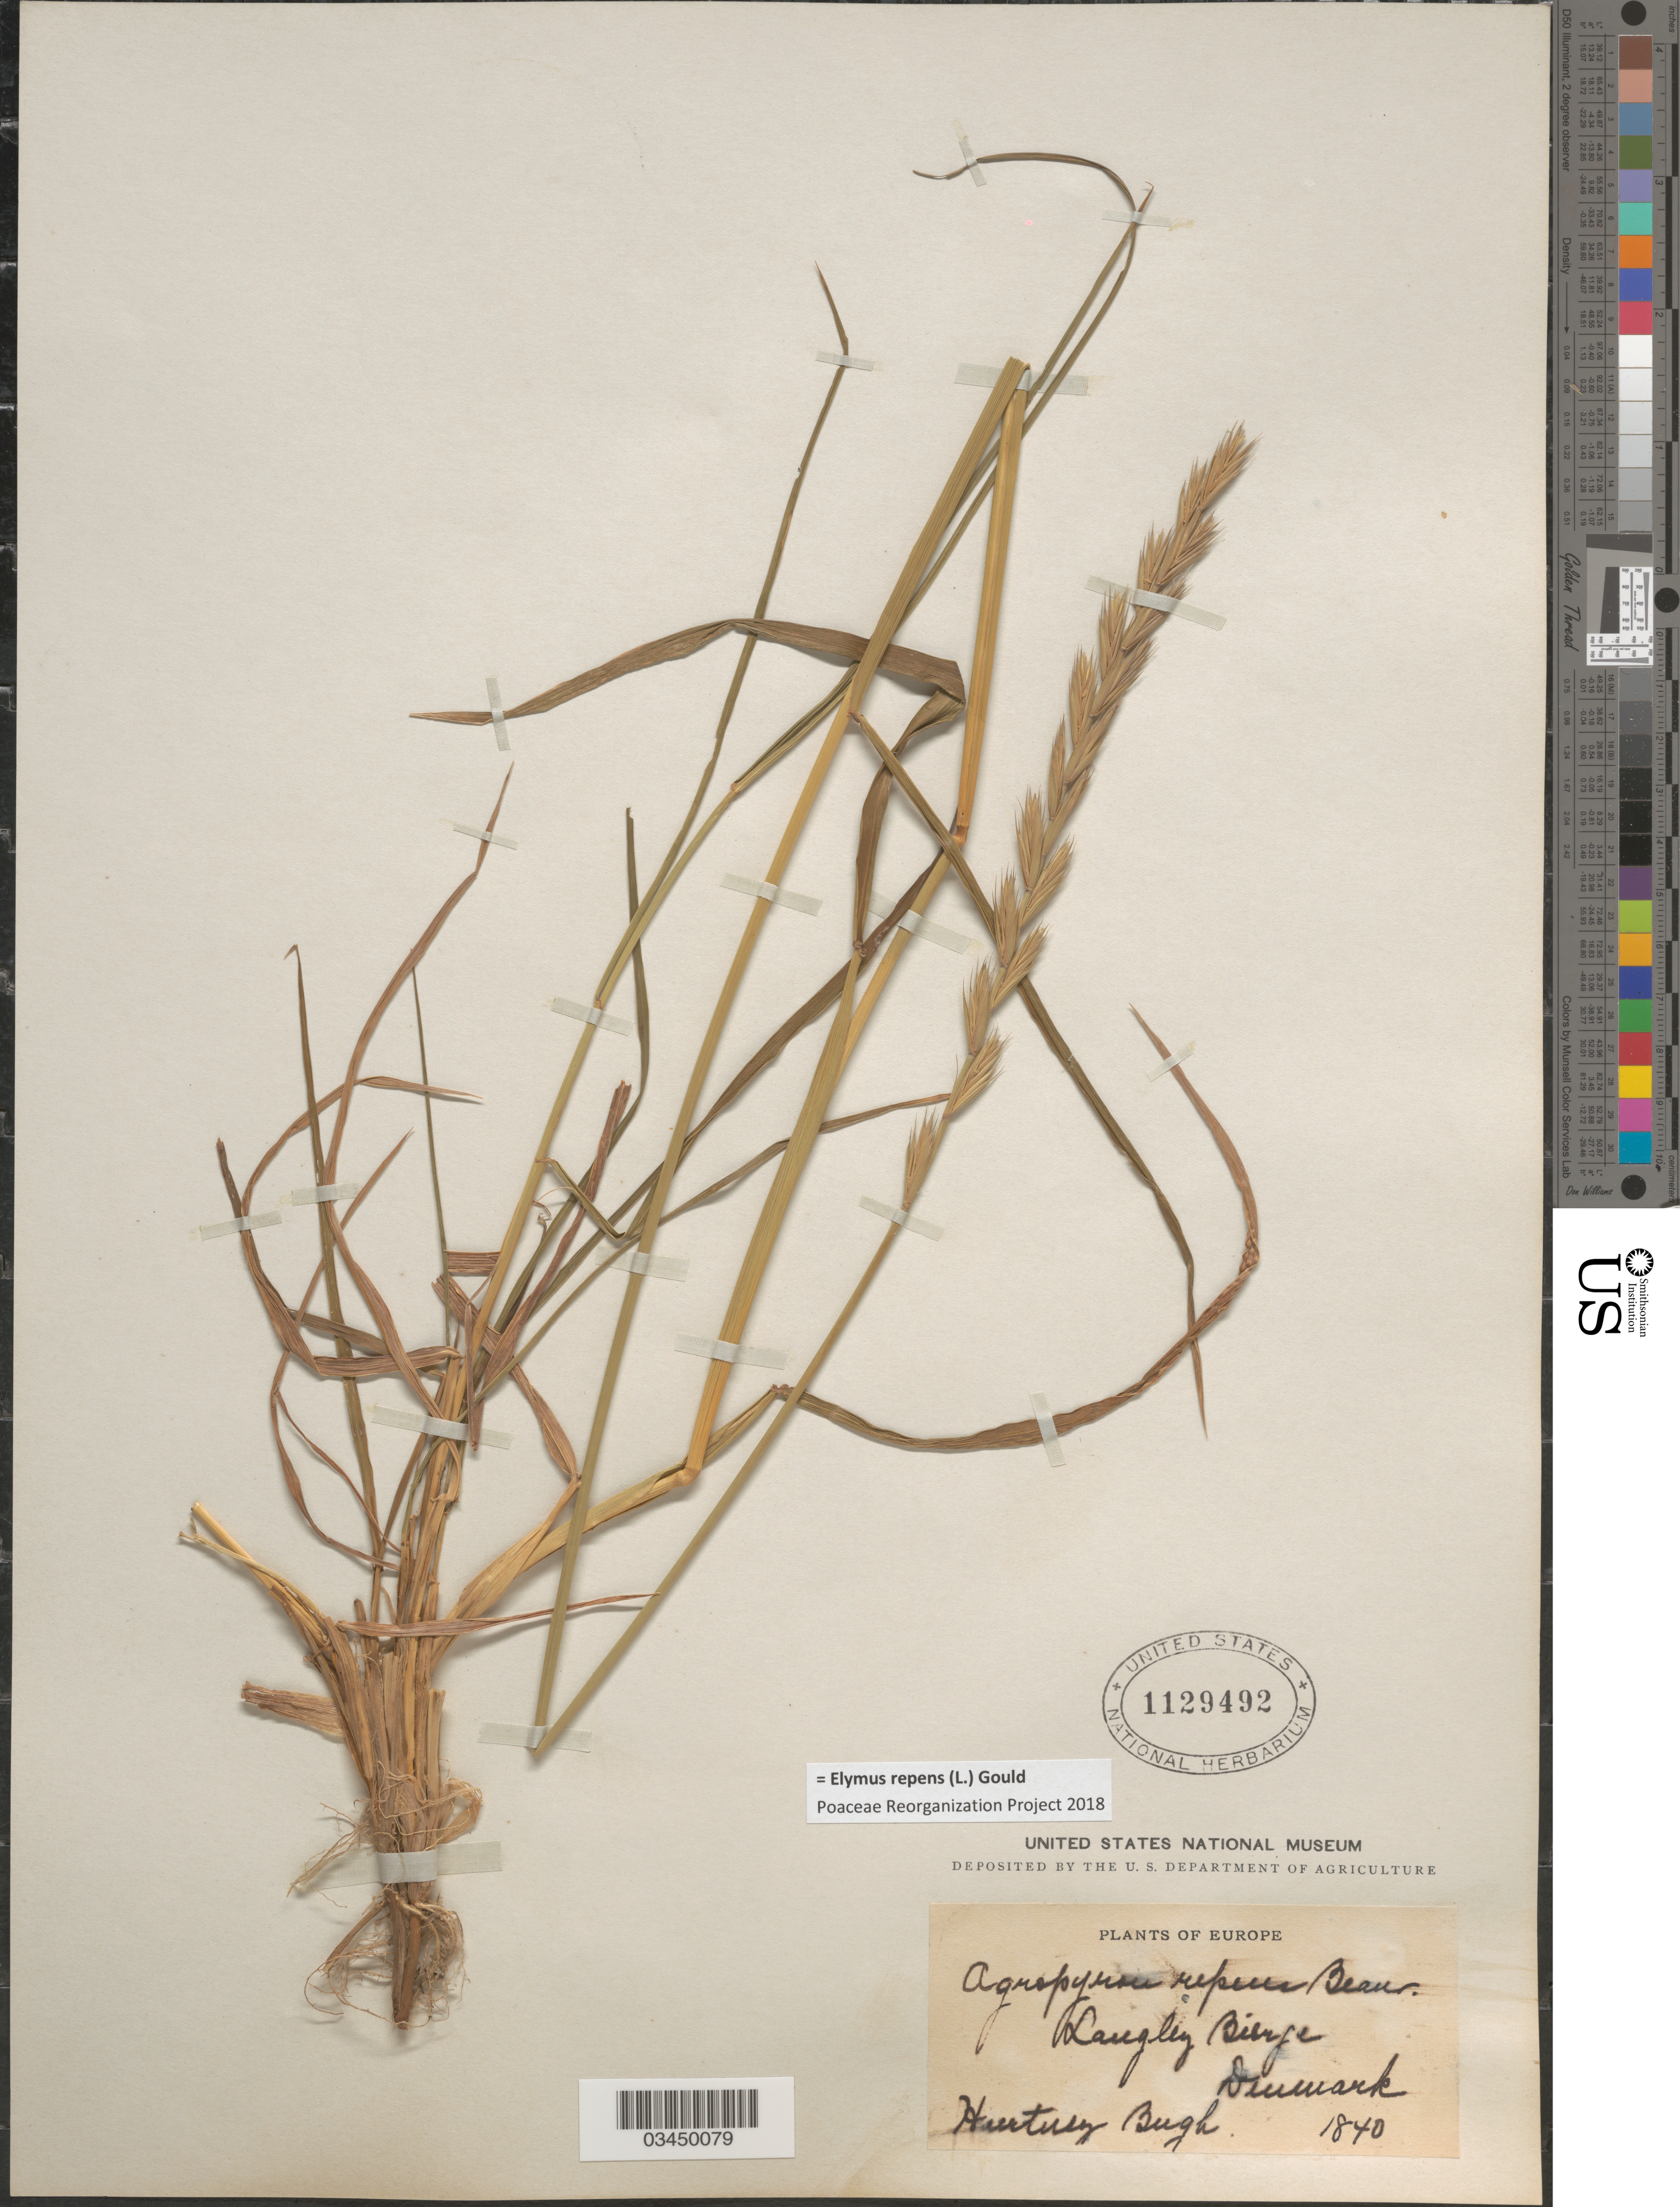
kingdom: Plantae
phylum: Tracheophyta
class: Liliopsida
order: Poales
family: Poaceae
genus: Elymus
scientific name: Elymus repens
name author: (L.) Gould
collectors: H. Bugh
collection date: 1840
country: Denmark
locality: Langley Bridge.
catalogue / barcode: US 1129492